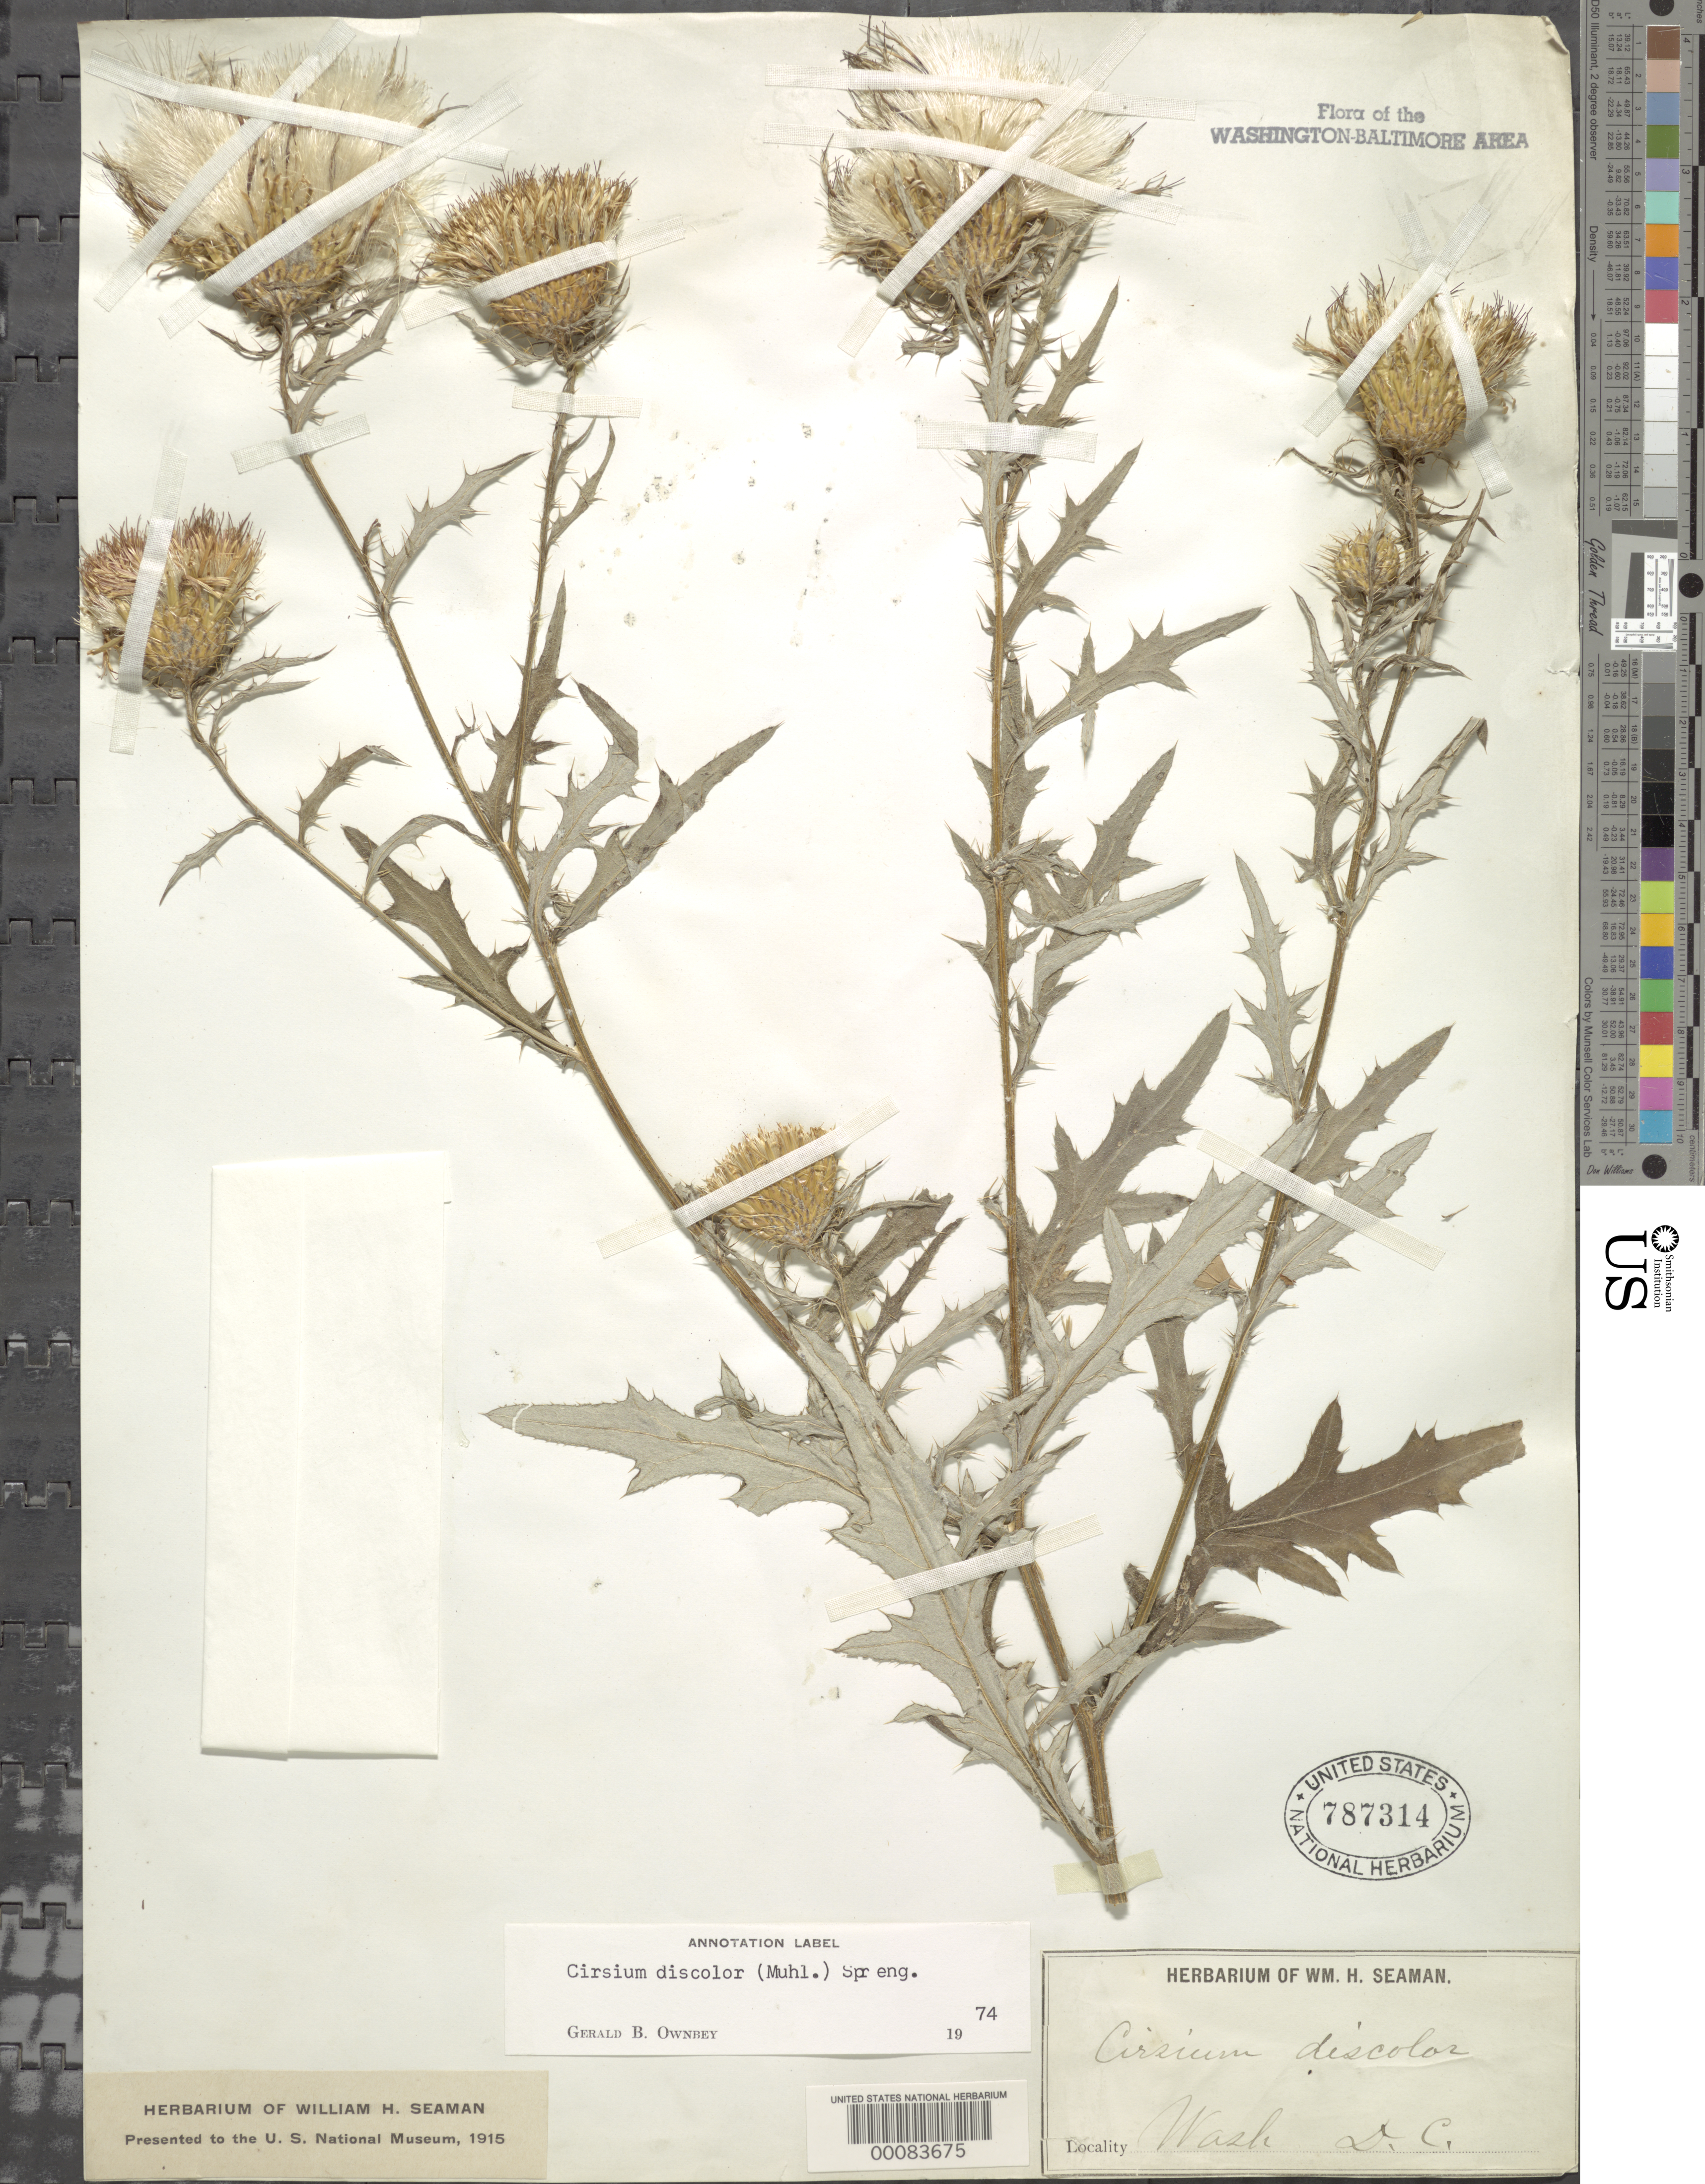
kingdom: Plantae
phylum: Tracheophyta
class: Magnoliopsida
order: Asterales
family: Asteraceae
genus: Cirsium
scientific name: Cirsium discolor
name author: (Muhl. ex Willd.) Spreng.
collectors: W. Seaman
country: United States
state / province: District of Columbia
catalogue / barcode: US 787314